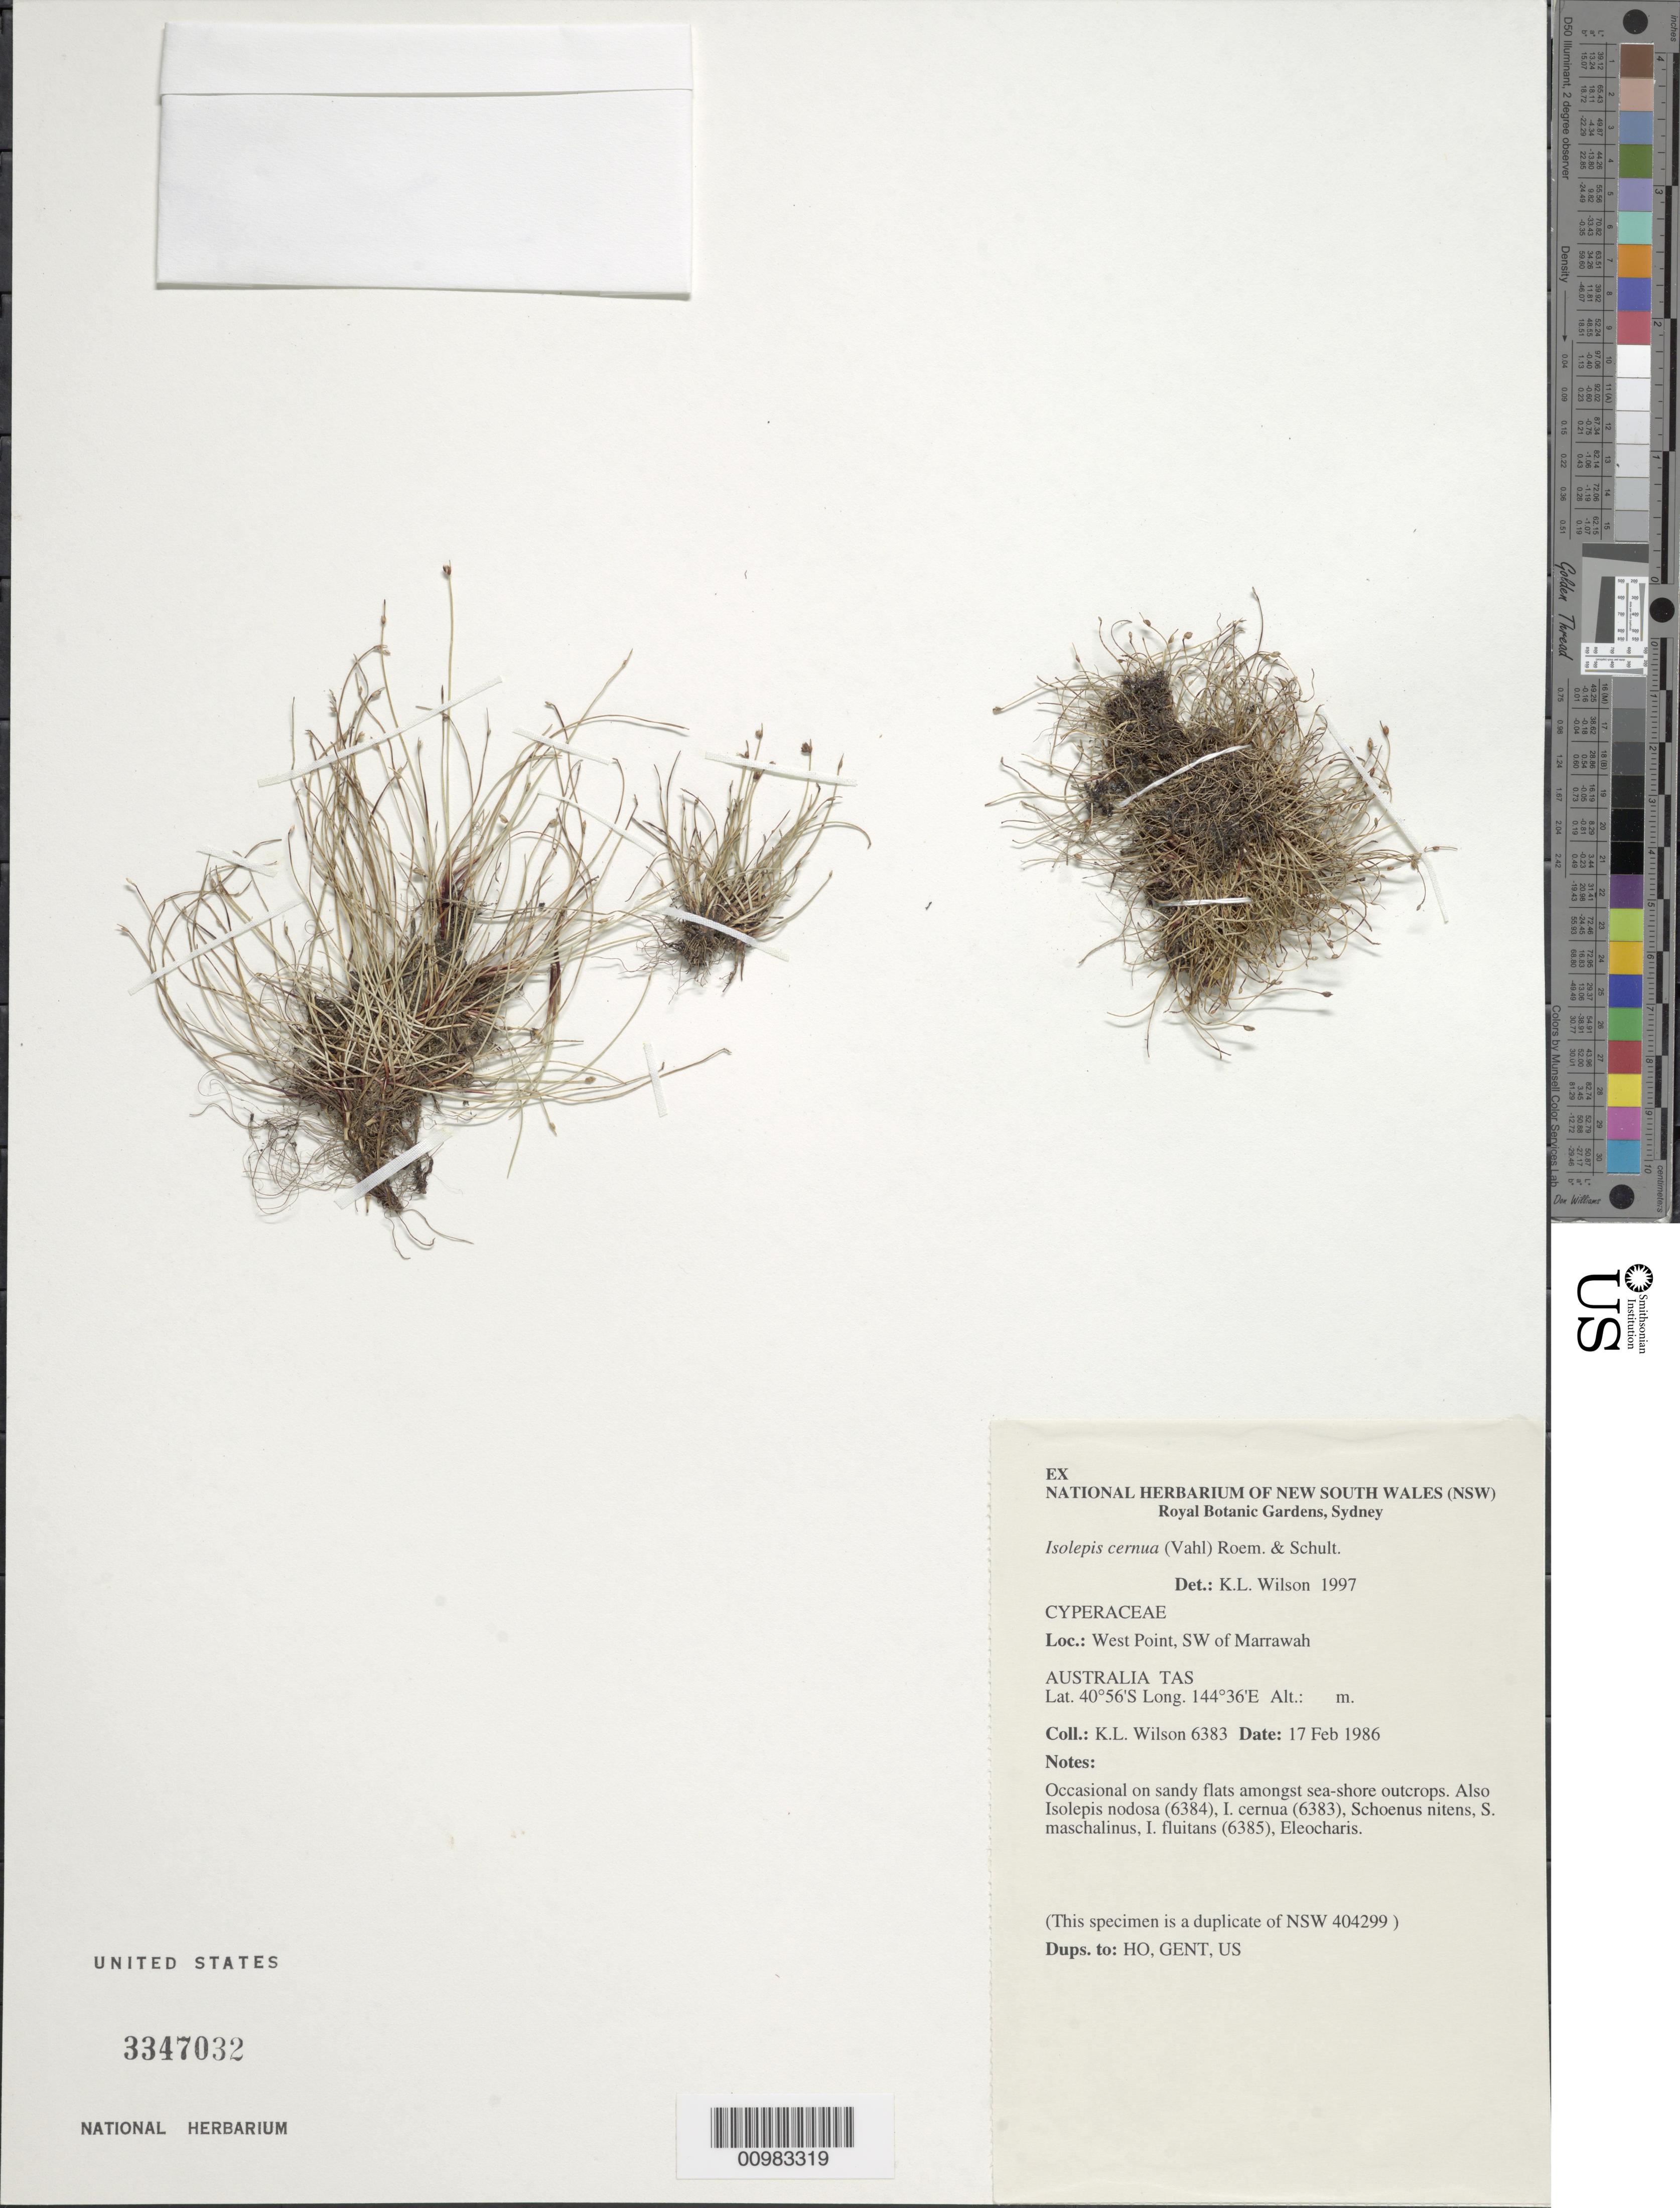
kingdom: Plantae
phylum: Tracheophyta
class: Liliopsida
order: Poales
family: Cyperaceae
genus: Isolepis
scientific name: Isolepis cernua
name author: (Vahl) Roem. & Schult.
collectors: K. L. Wilson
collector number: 6383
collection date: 1986-02-17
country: Australia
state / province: Tasmania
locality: West Point, SW of Marrawah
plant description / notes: (record contributed by HISPID)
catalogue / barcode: US 3347032